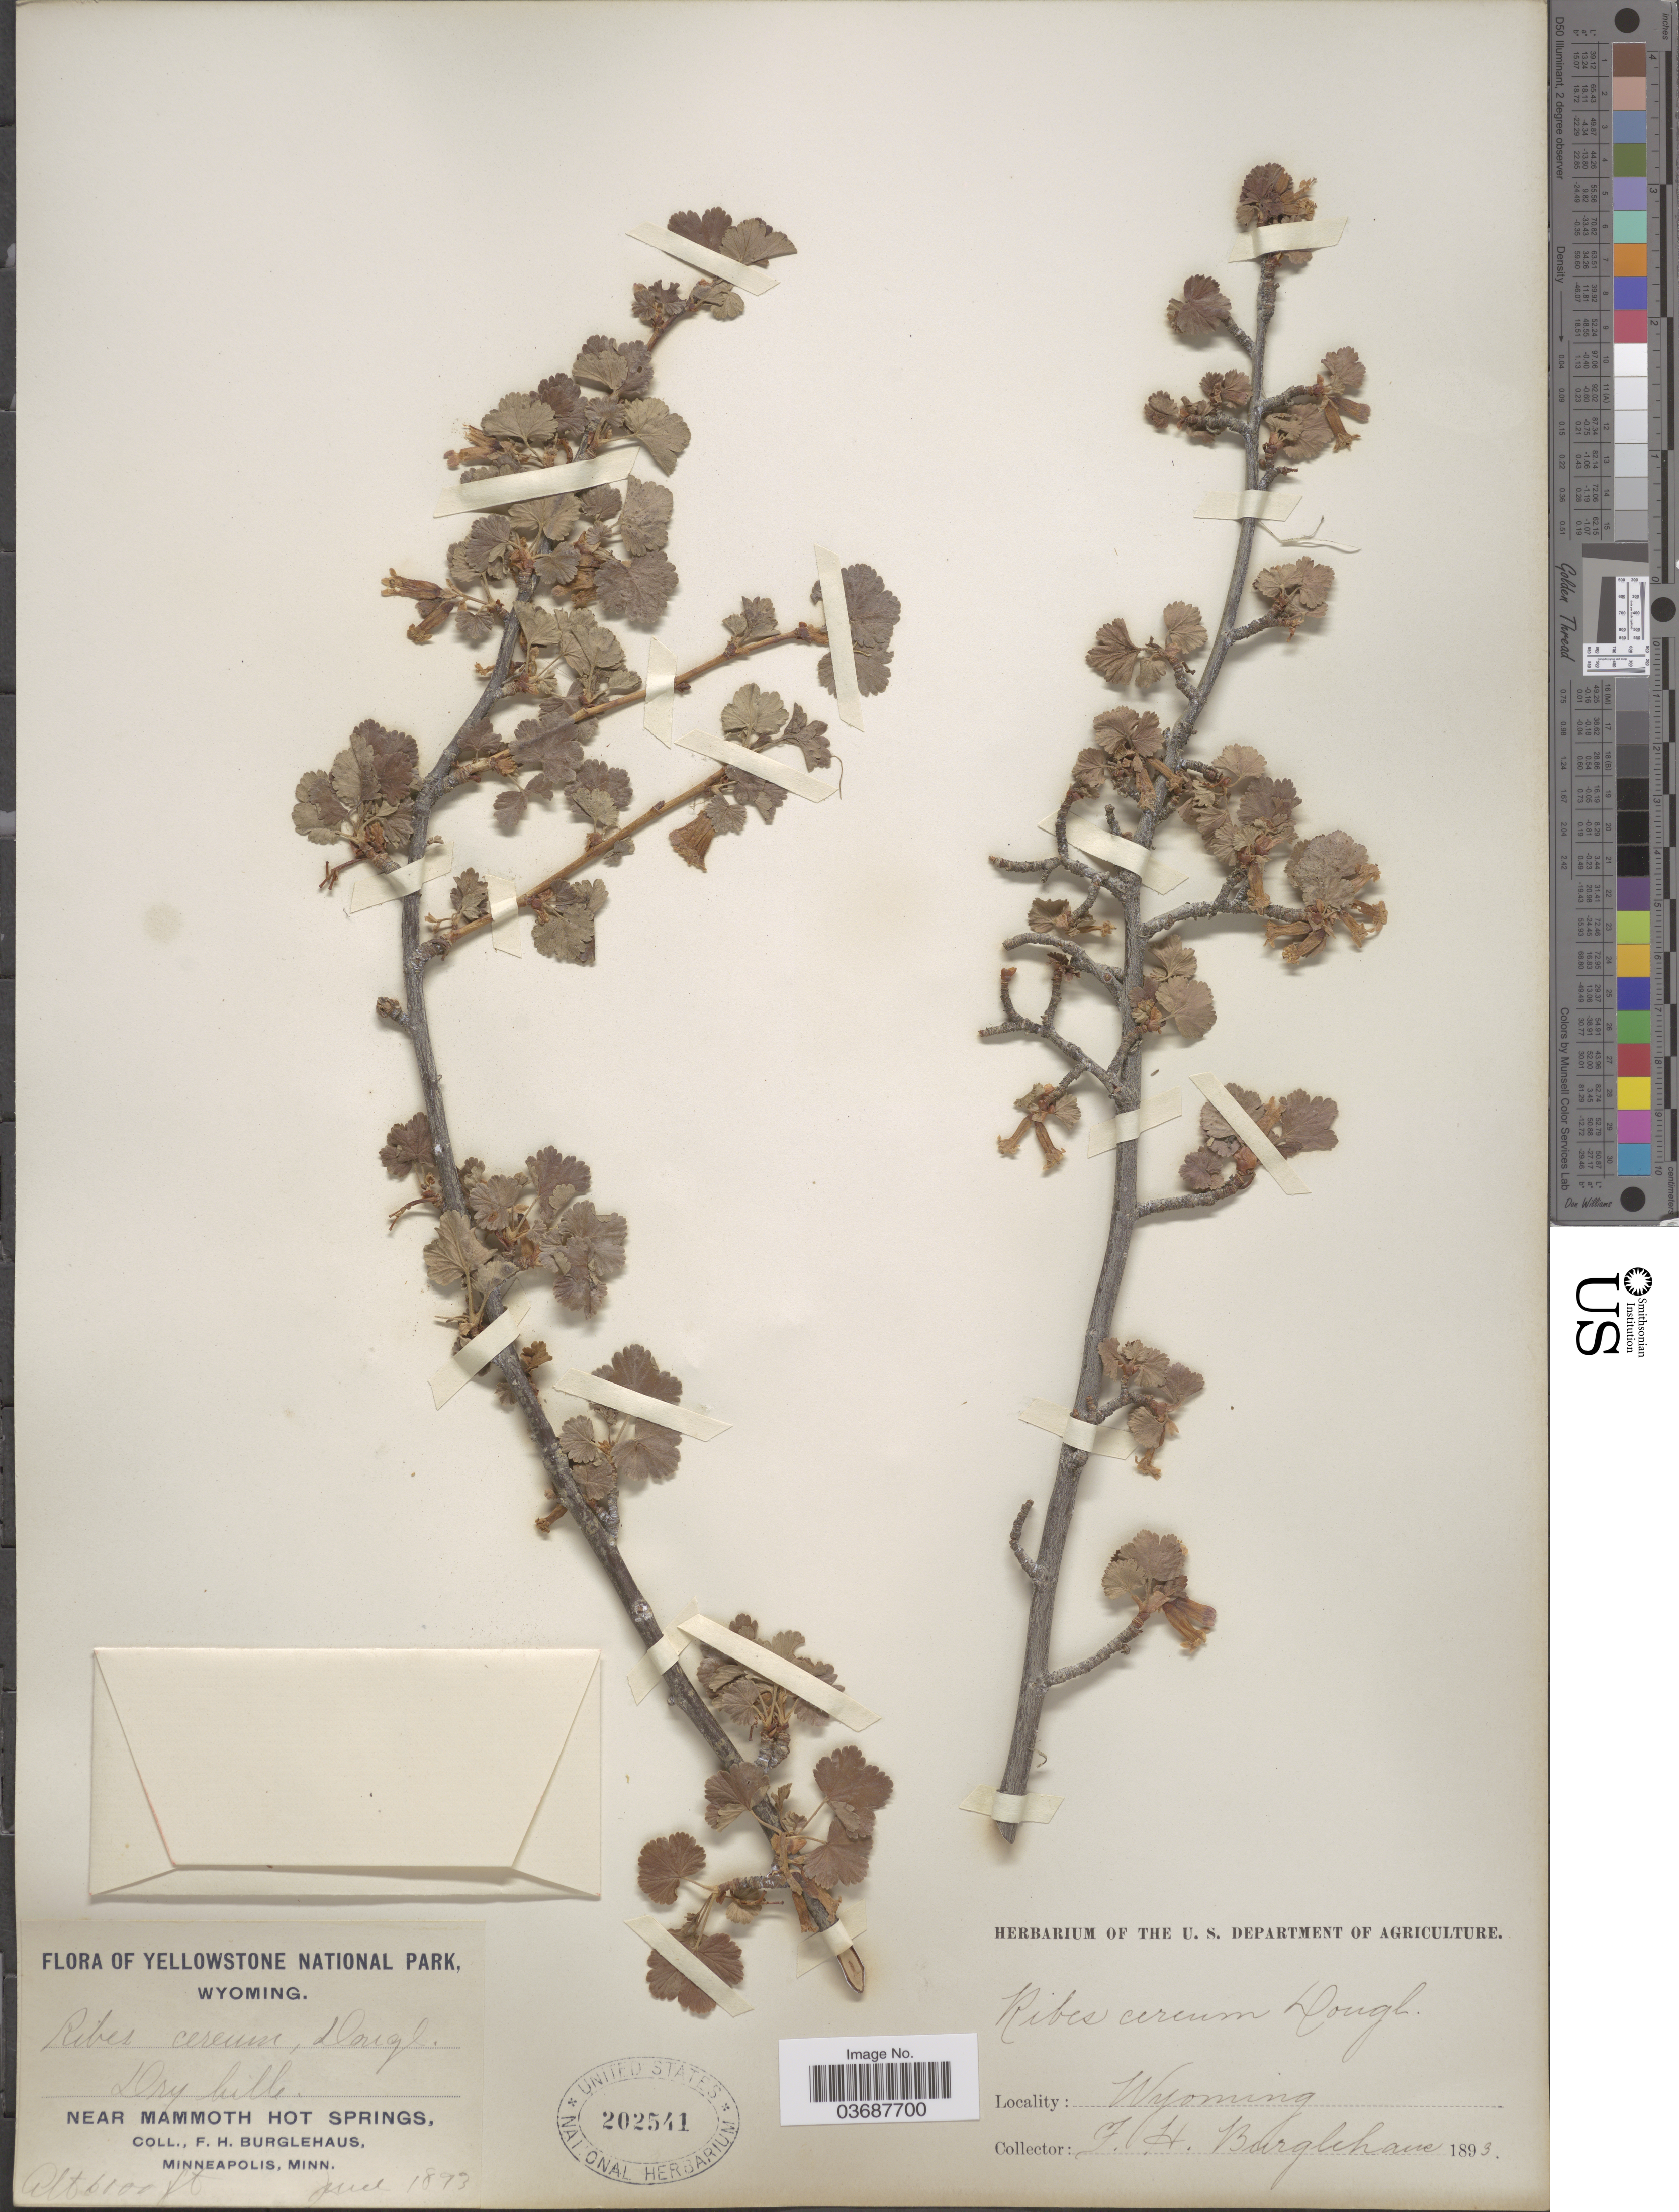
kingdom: Plantae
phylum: Tracheophyta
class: Magnoliopsida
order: Saxifragales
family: Grossulariaceae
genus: Ribes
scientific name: Ribes inebrians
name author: Lindl.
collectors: F. Burglehaus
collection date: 1893-06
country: United States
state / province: Wyoming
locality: Yellostone National Park. Near Mammoth Hot Springs.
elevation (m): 1859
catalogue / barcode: US 202541